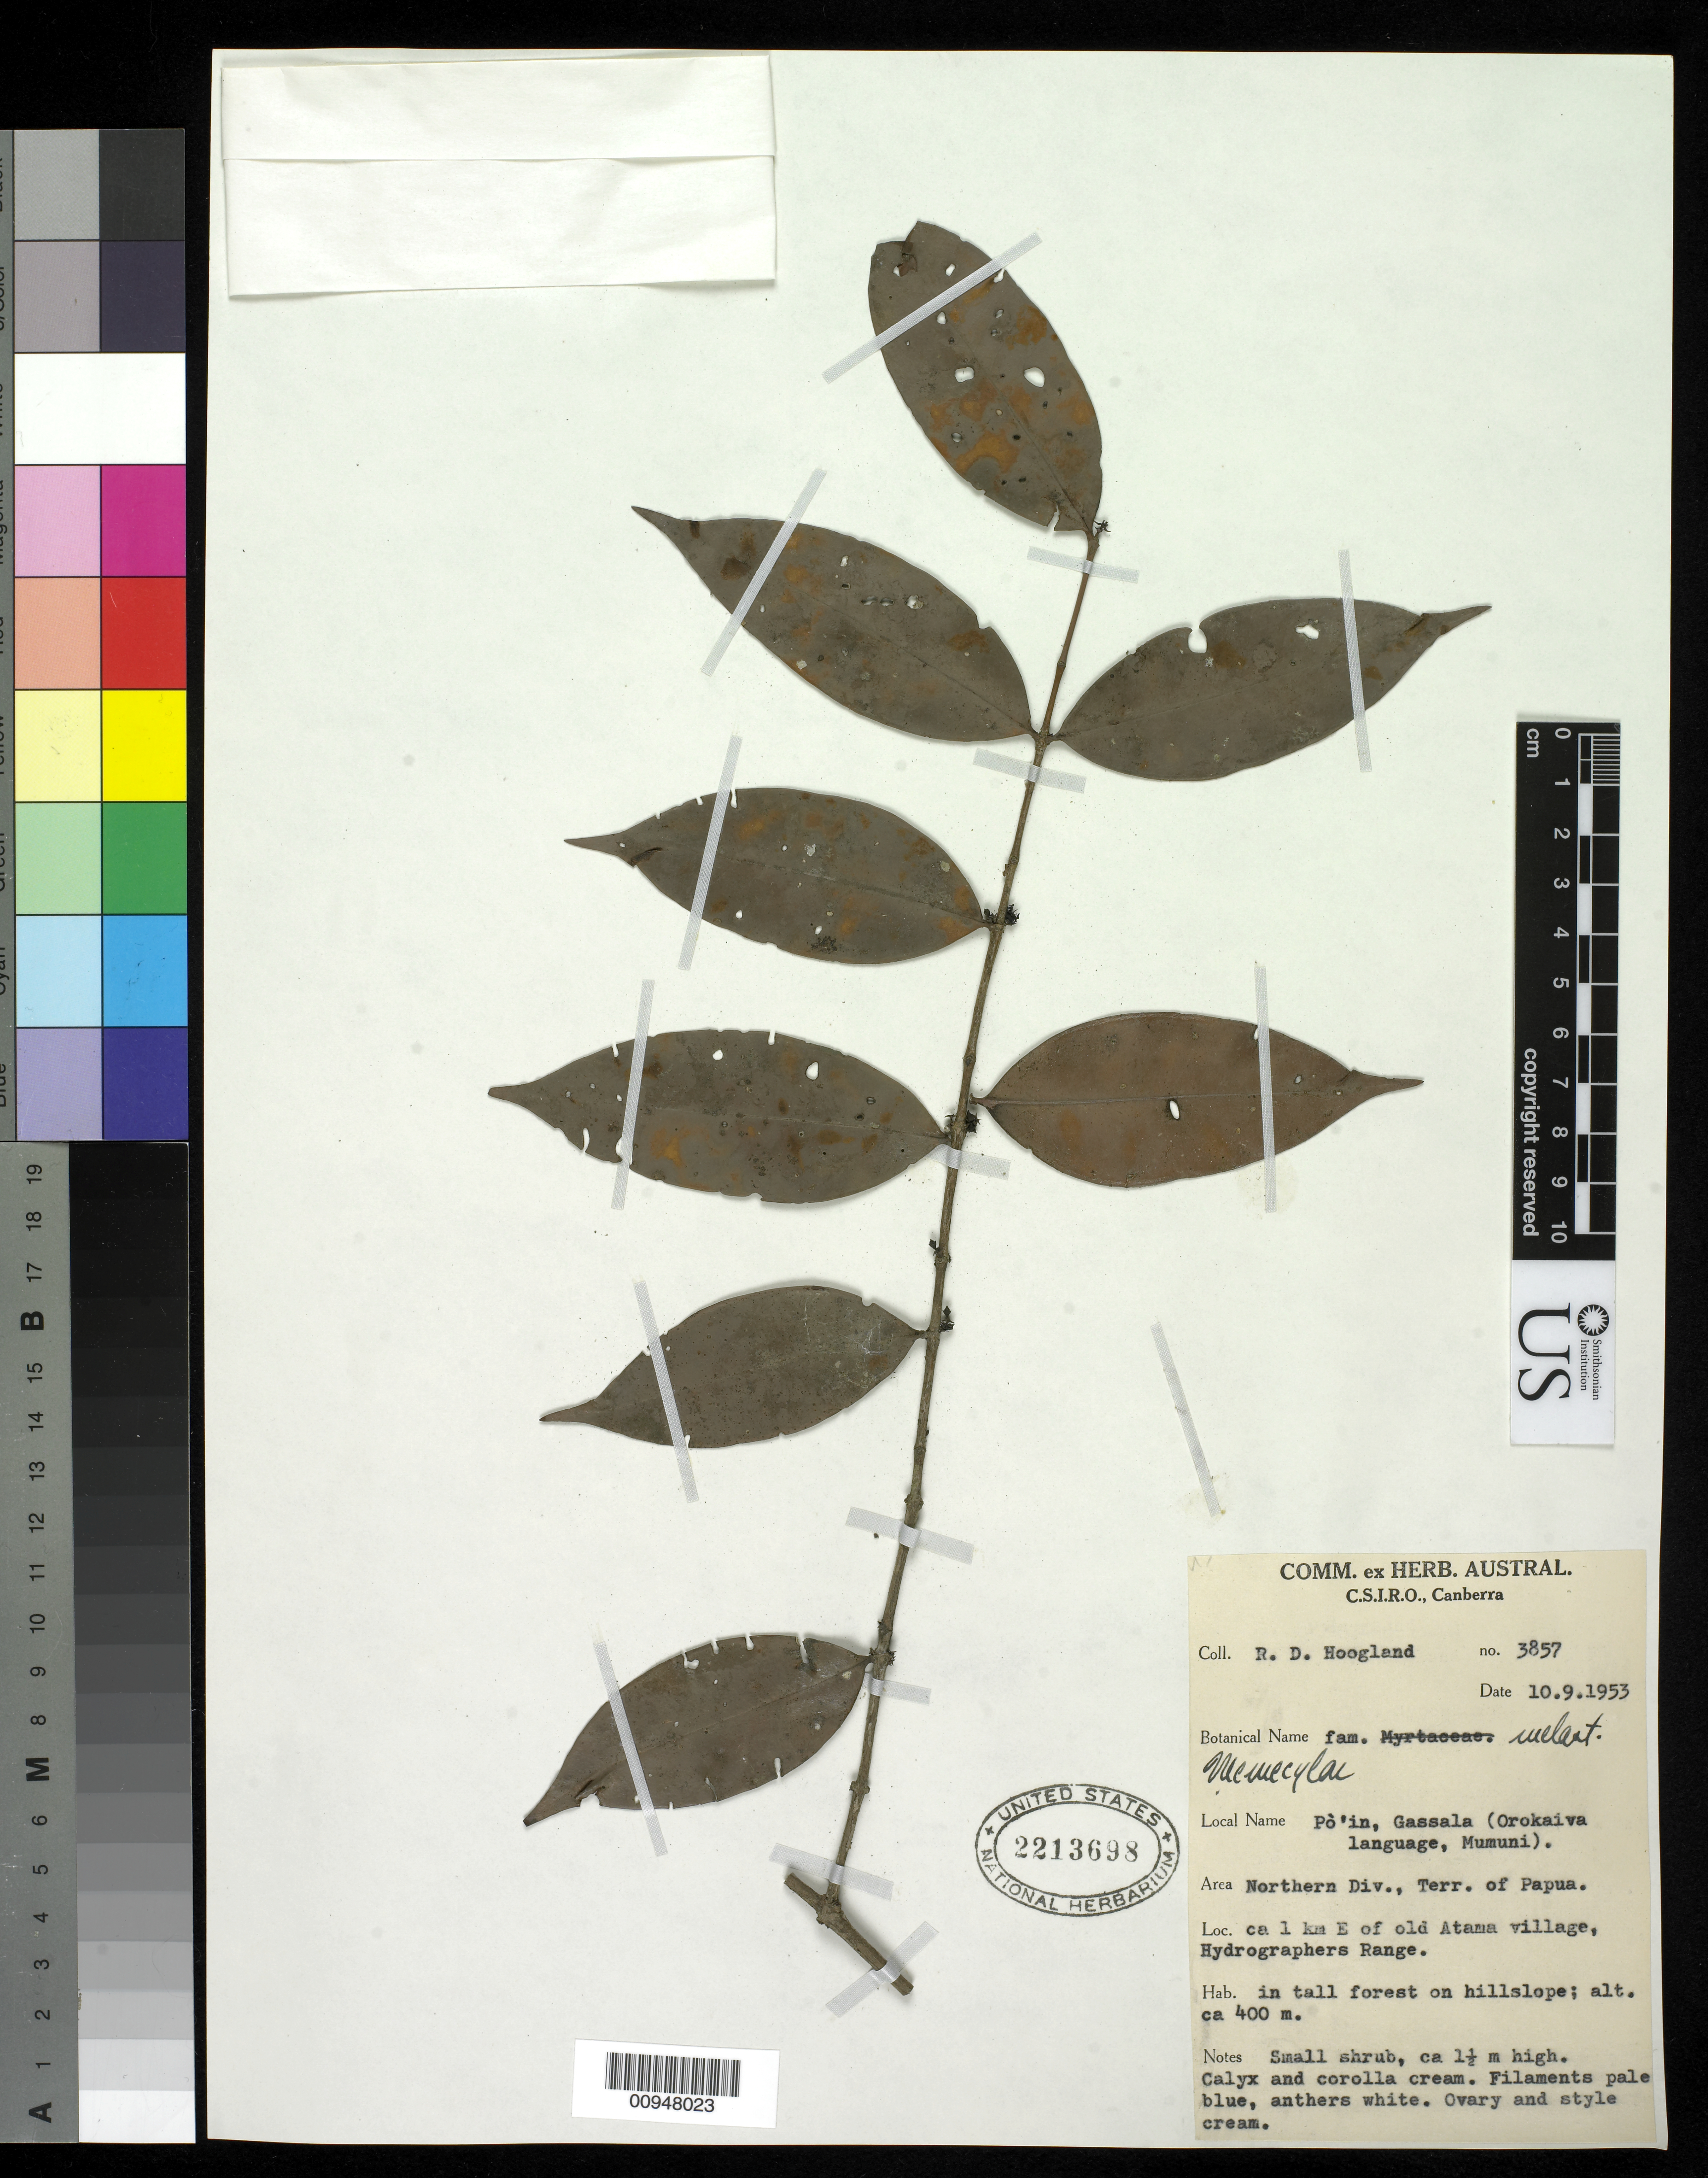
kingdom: Plantae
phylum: Tracheophyta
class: Magnoliopsida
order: Myrtales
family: Melastomataceae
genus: Memecylon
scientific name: Memecylon sp.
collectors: R. D. Hoogland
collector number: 3857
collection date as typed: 10 Sep 1953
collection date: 1953-09-10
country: Papua New Guinea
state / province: Northern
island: New Guinea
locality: N. Division, ca 1 km E of old Atama village, Hydrographers Range.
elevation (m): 400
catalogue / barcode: US 2213698